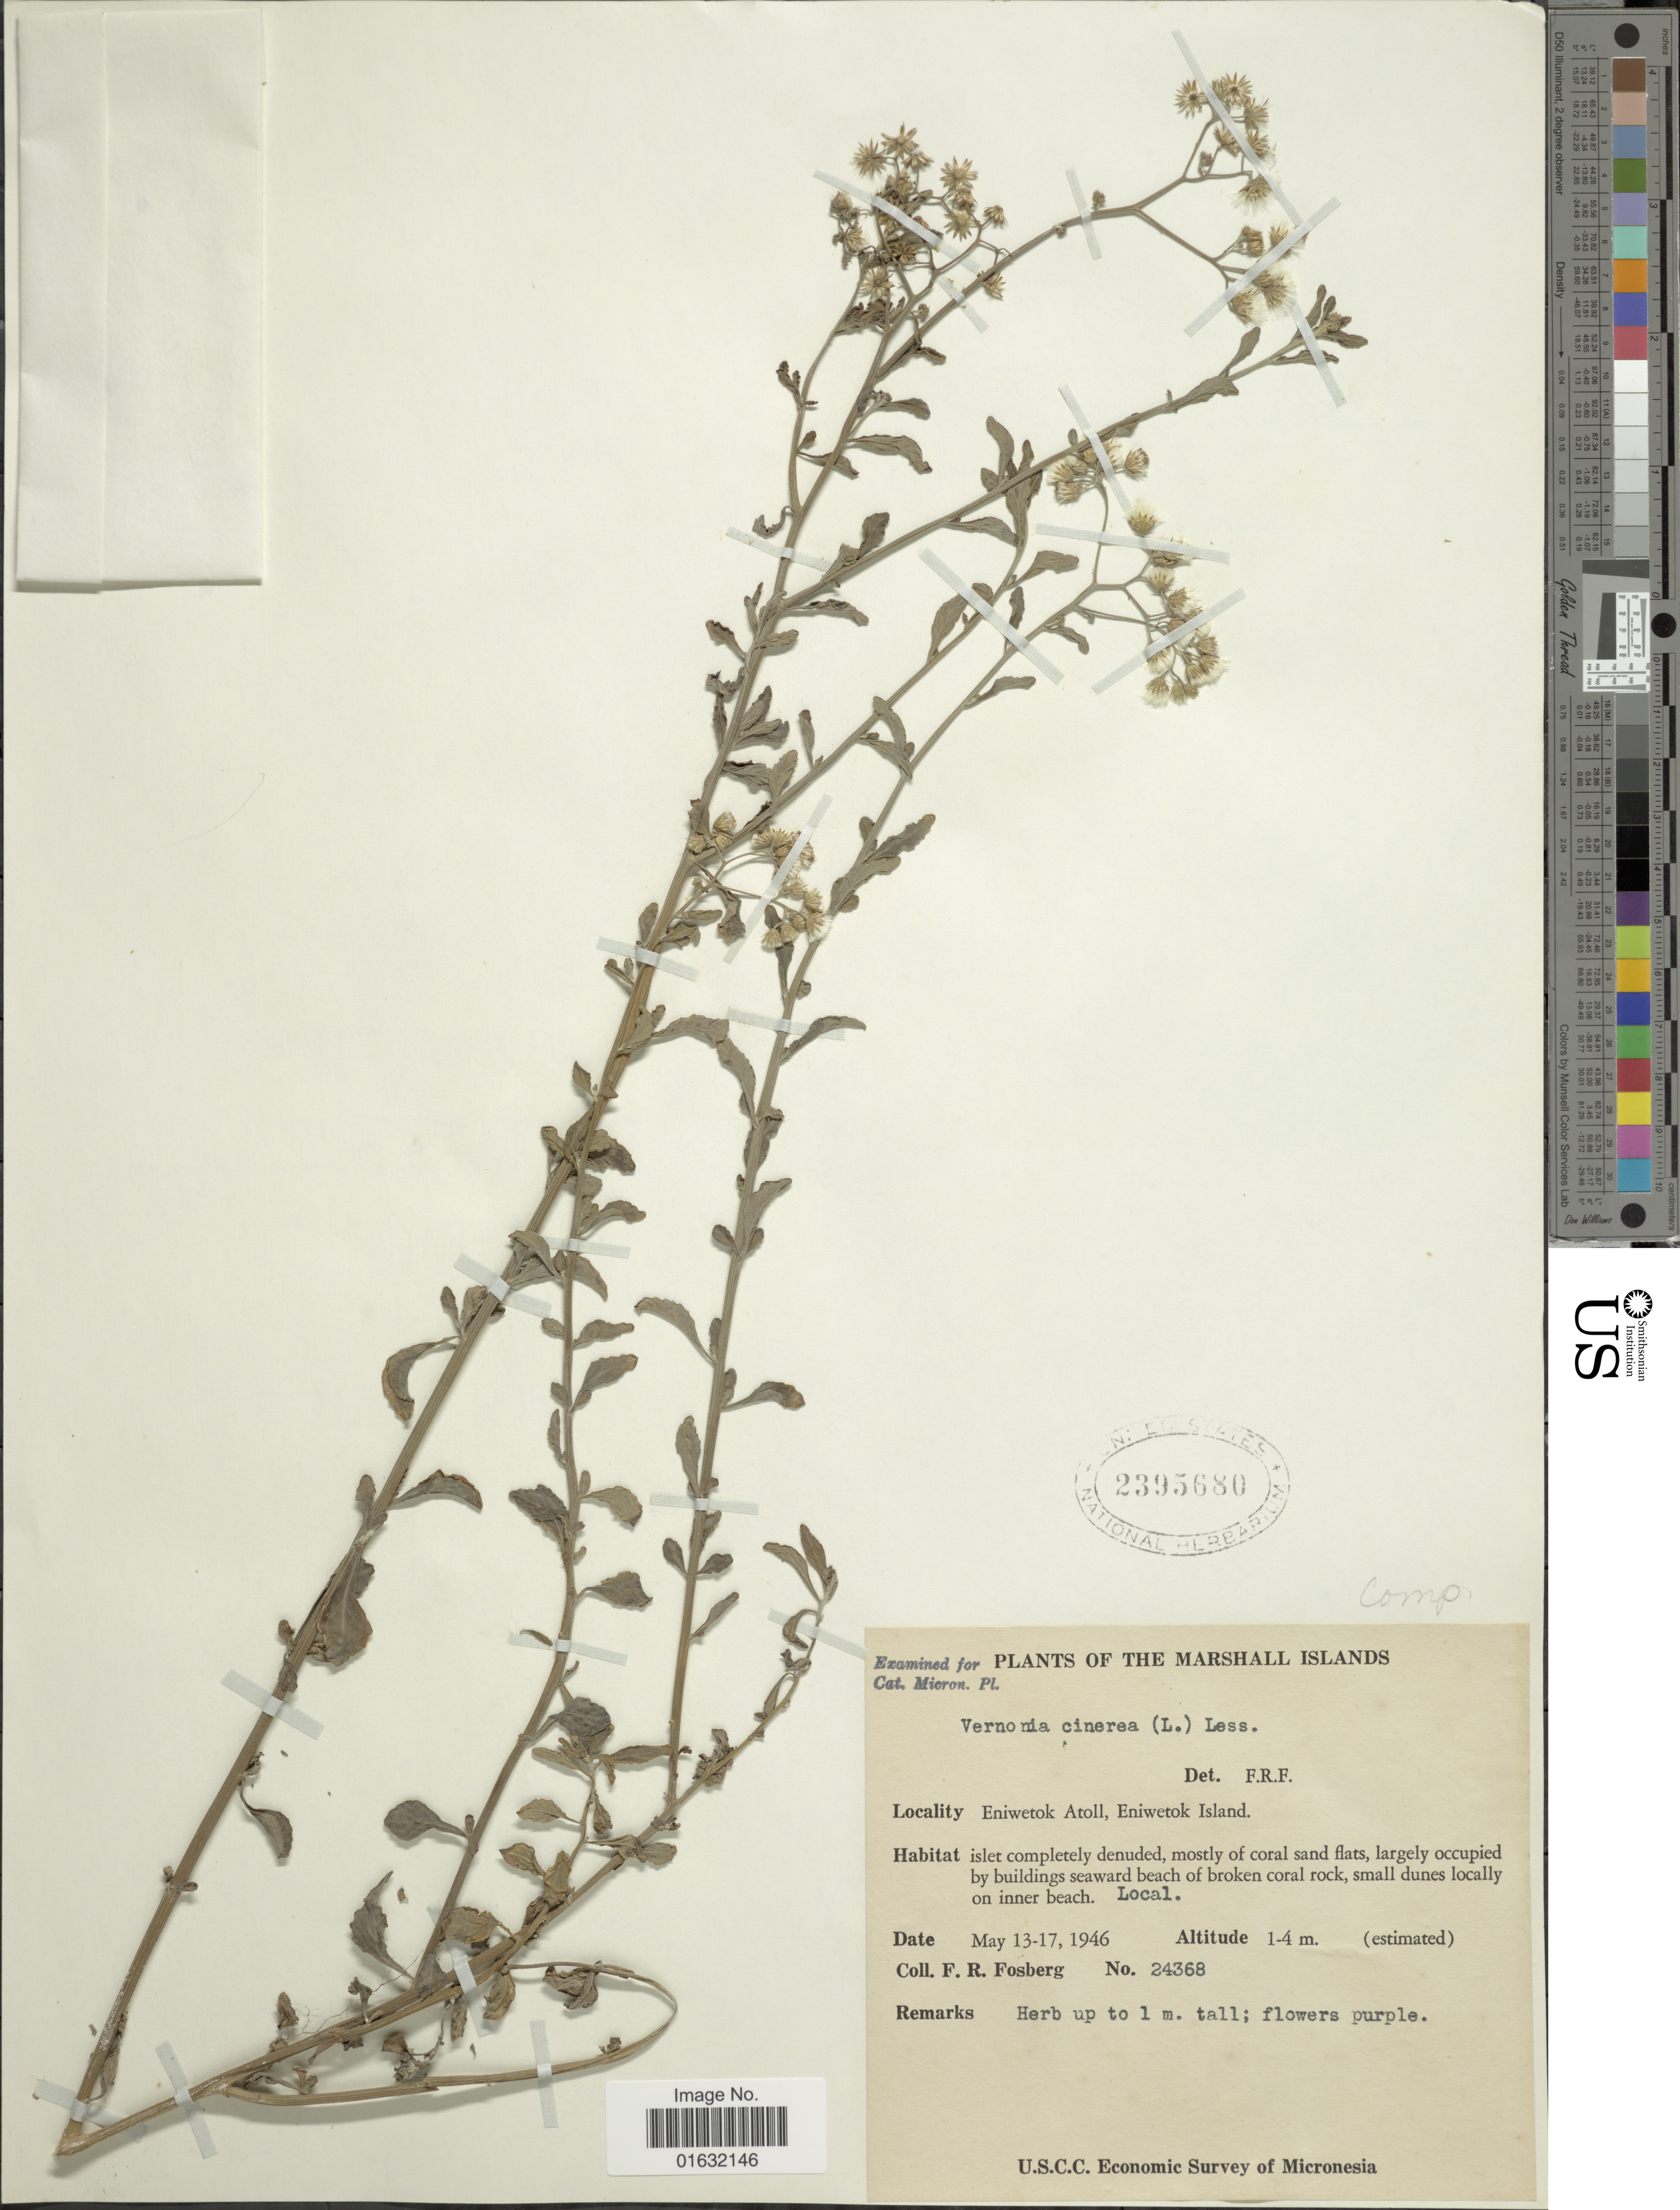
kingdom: Plantae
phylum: Tracheophyta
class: Magnoliopsida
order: Asterales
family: Asteraceae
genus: Cyanthillium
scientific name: Cyanthillium cinereum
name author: (L.) H. Rob.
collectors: F. R. Fosberg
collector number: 24368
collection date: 1946-05-13/1946-05-17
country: Marshall Islands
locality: The Marshall Islands, Eniwetok Atoll, Eniwetok Island.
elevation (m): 1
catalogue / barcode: US 2395680